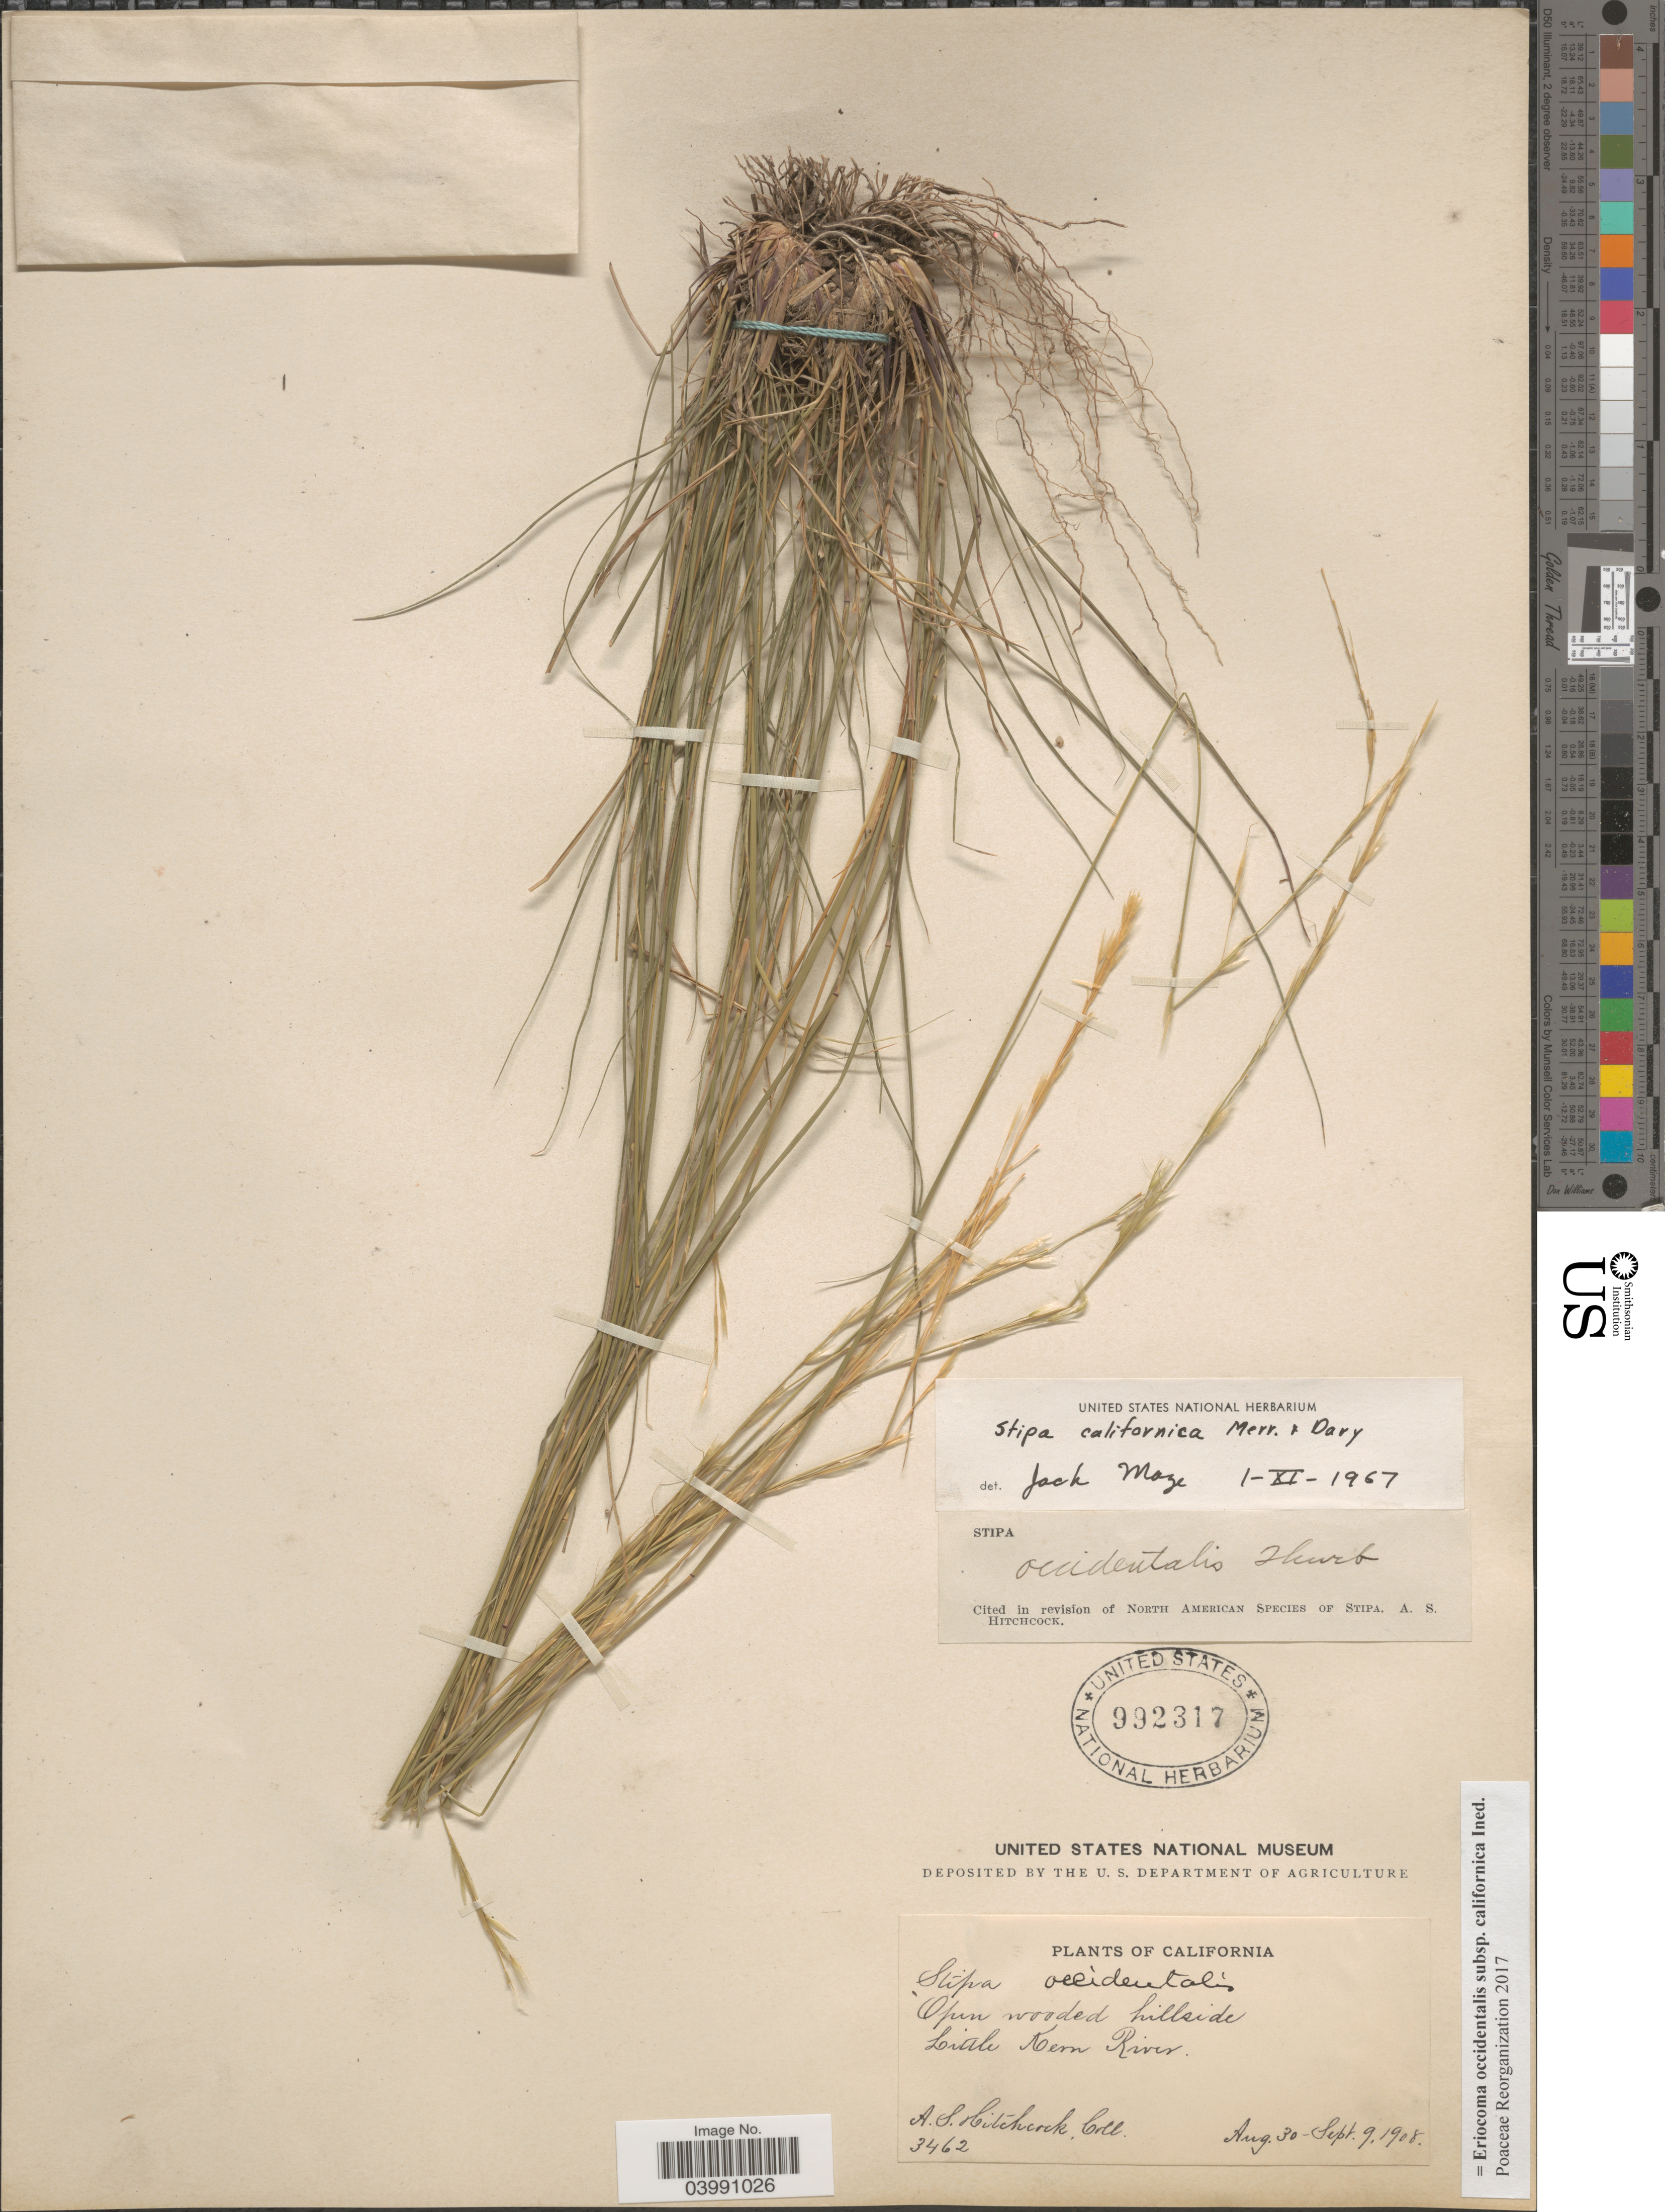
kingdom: Plantae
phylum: Tracheophyta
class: Liliopsida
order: Poales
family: Poaceae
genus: Eriocoma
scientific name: Eriocoma occidentalis subsp. californica ined.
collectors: A. S. Hitchcock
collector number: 3462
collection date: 1908-08-30/1908-09-09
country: United States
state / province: California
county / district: Kern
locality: Open wooded hillside, Little Kern River.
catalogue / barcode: US 992317